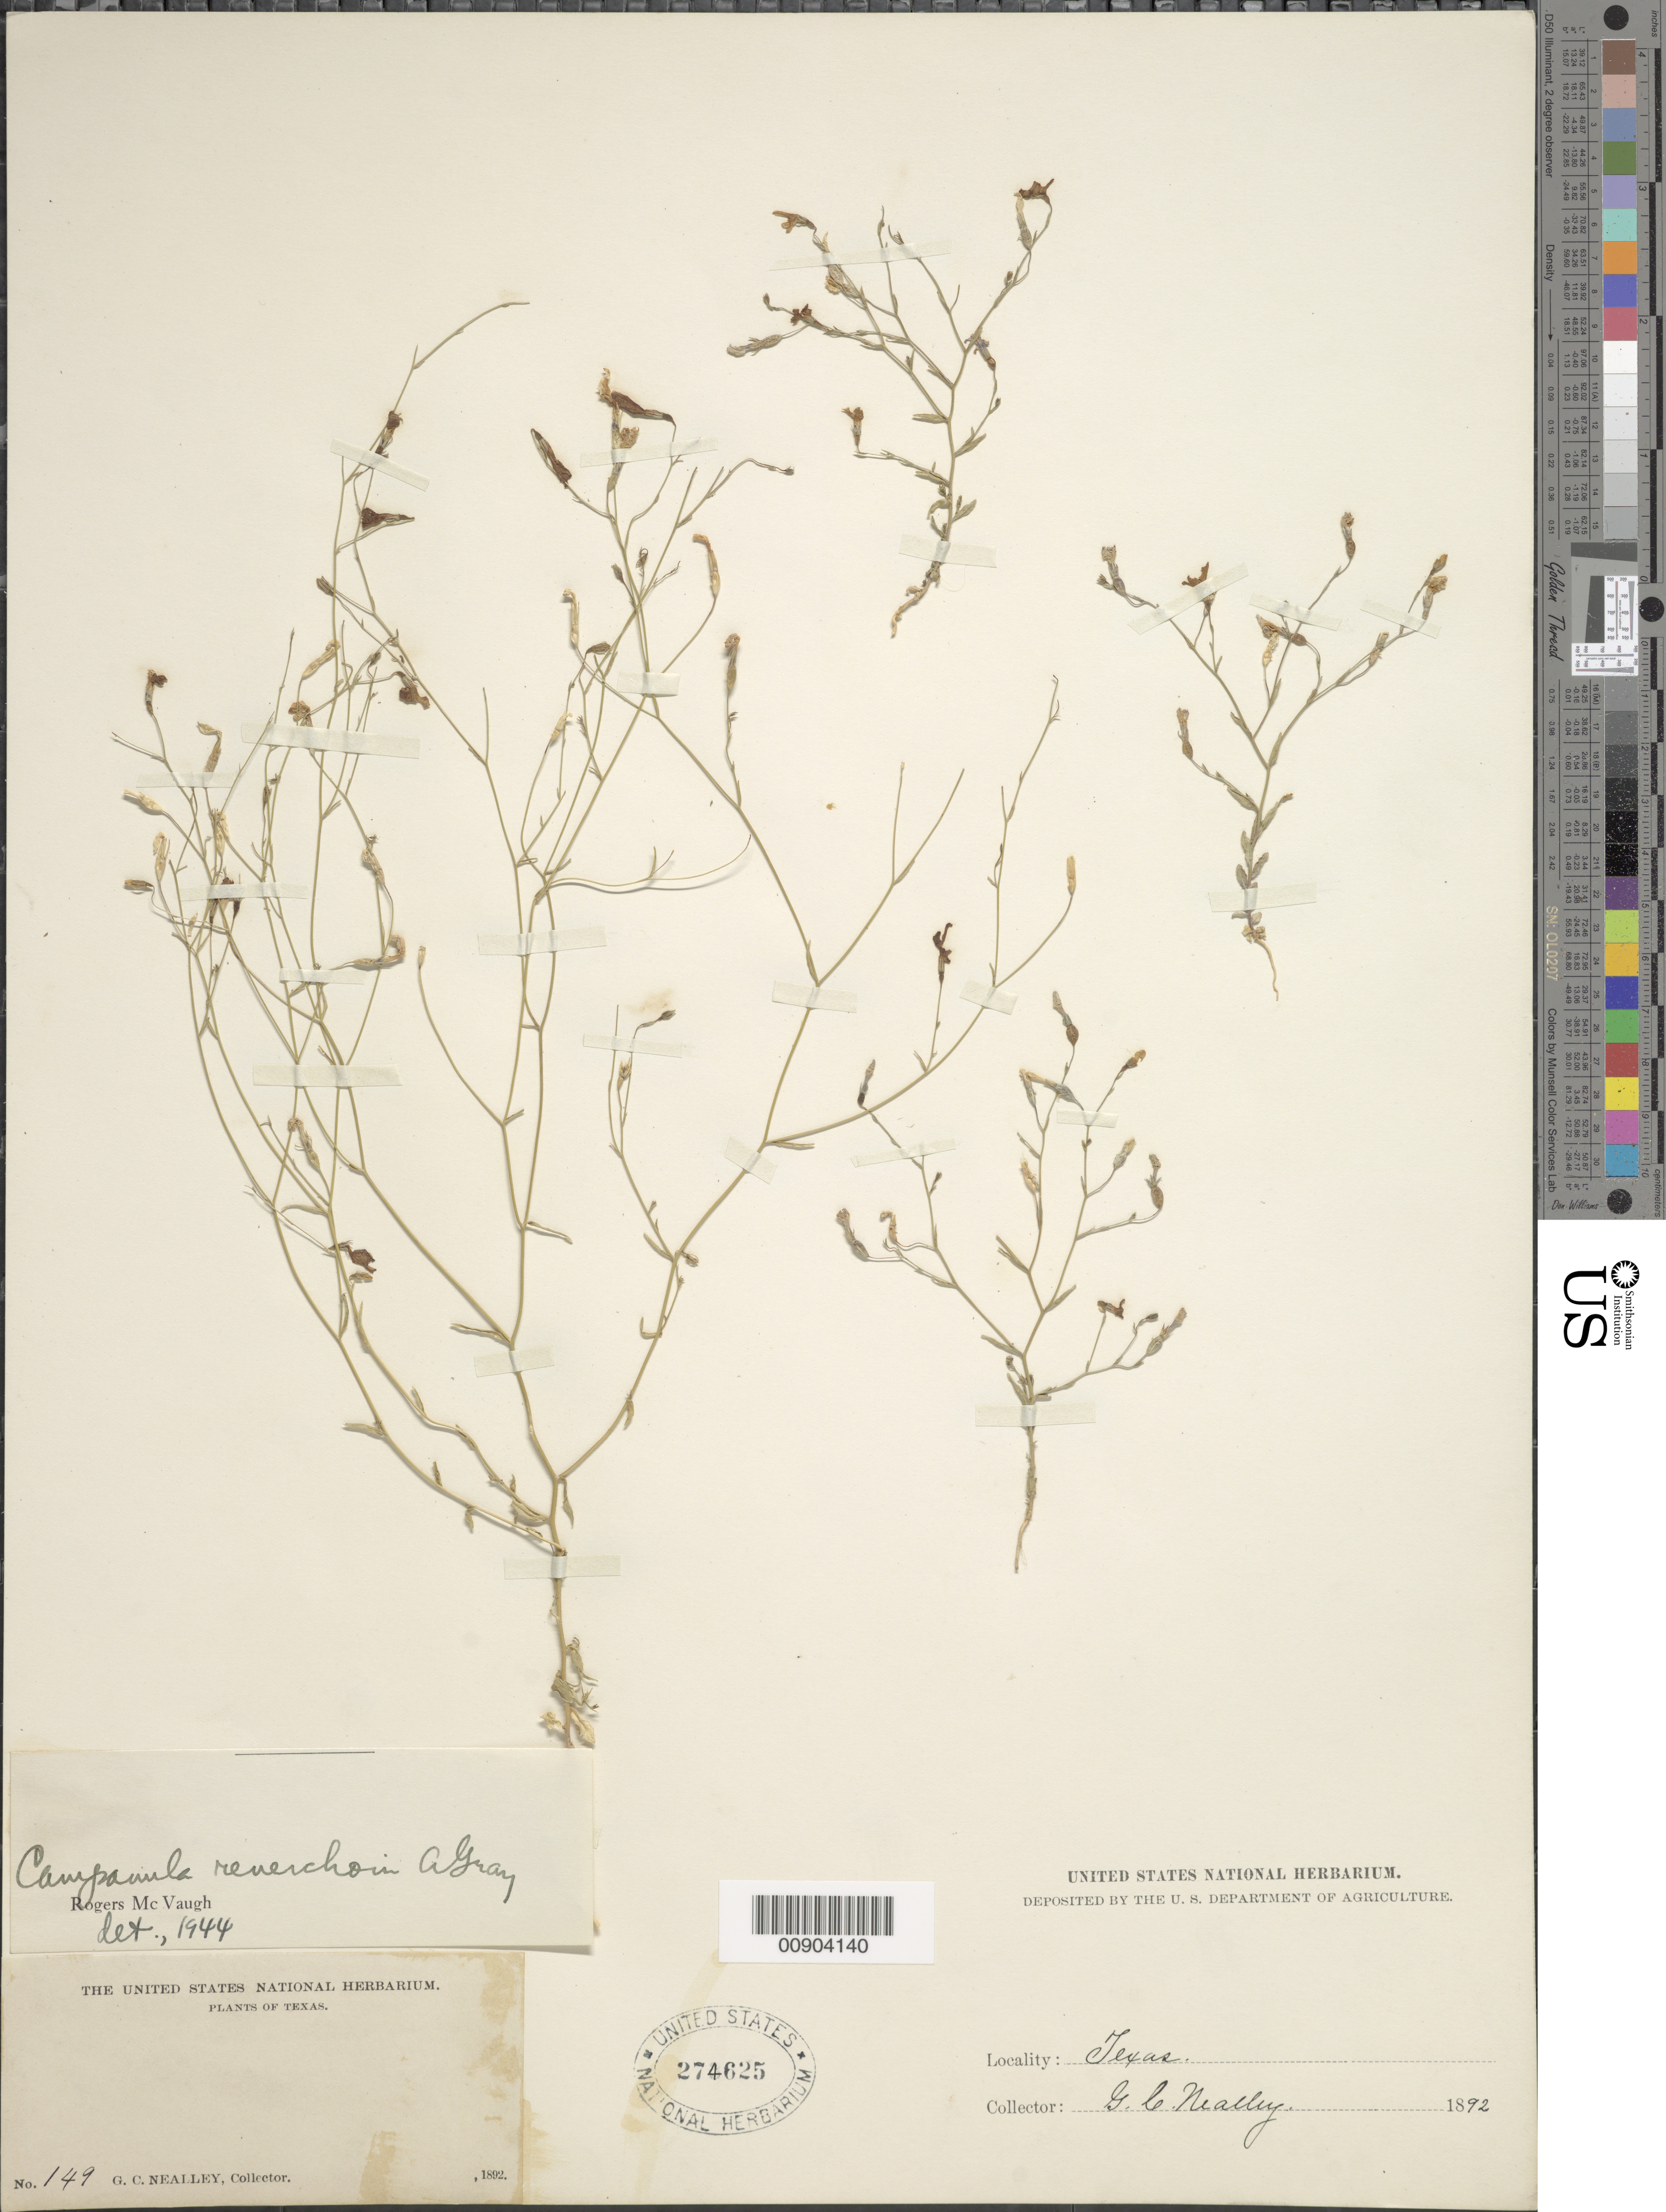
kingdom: Plantae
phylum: Tracheophyta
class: Magnoliopsida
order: Asterales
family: Campanulaceae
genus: Campanula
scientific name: Campanula reverchonii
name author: A. Gray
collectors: G. C. Nealley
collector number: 149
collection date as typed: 1892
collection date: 1892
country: United States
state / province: Texas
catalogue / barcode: US 274625